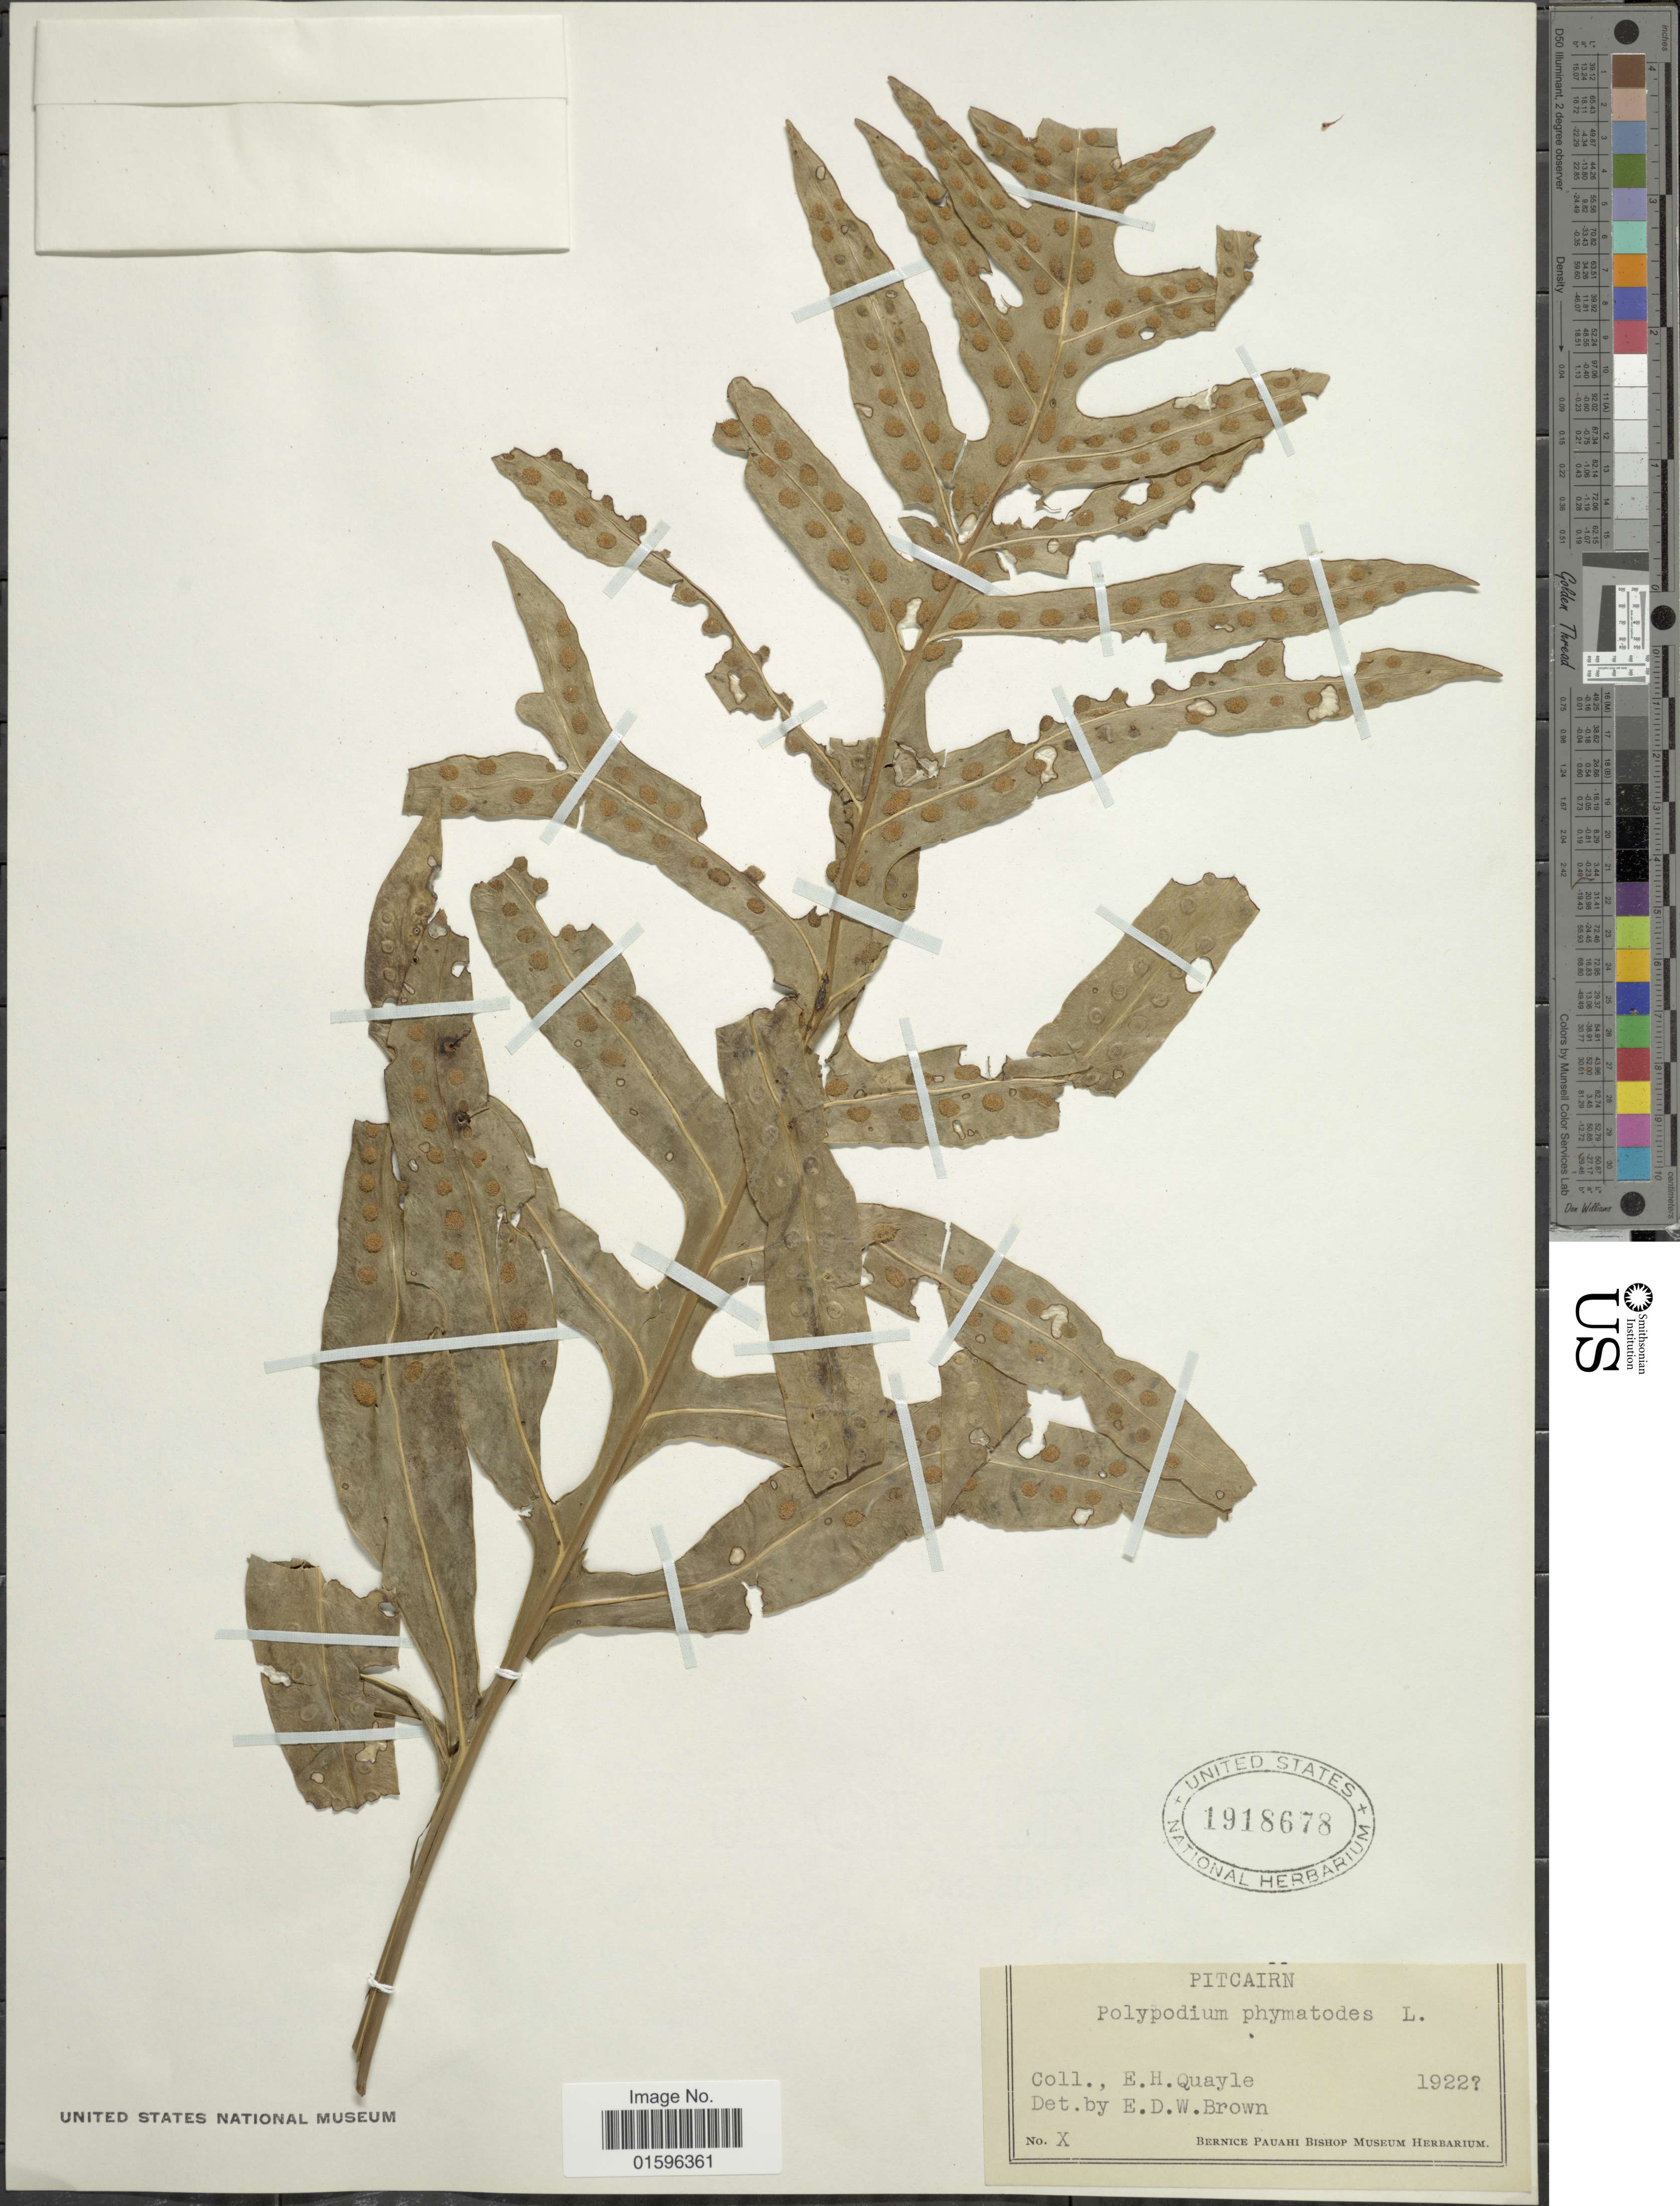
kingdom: Plantae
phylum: Tracheophyta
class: Polypodiopsida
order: Polypodiales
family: Polypodiaceae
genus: Polypodium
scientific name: Polypodium scolopendria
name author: Burm. f.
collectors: E. Quayle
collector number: X*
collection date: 1922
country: Pitcairn Islands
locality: Pitcairn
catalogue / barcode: US 1918678